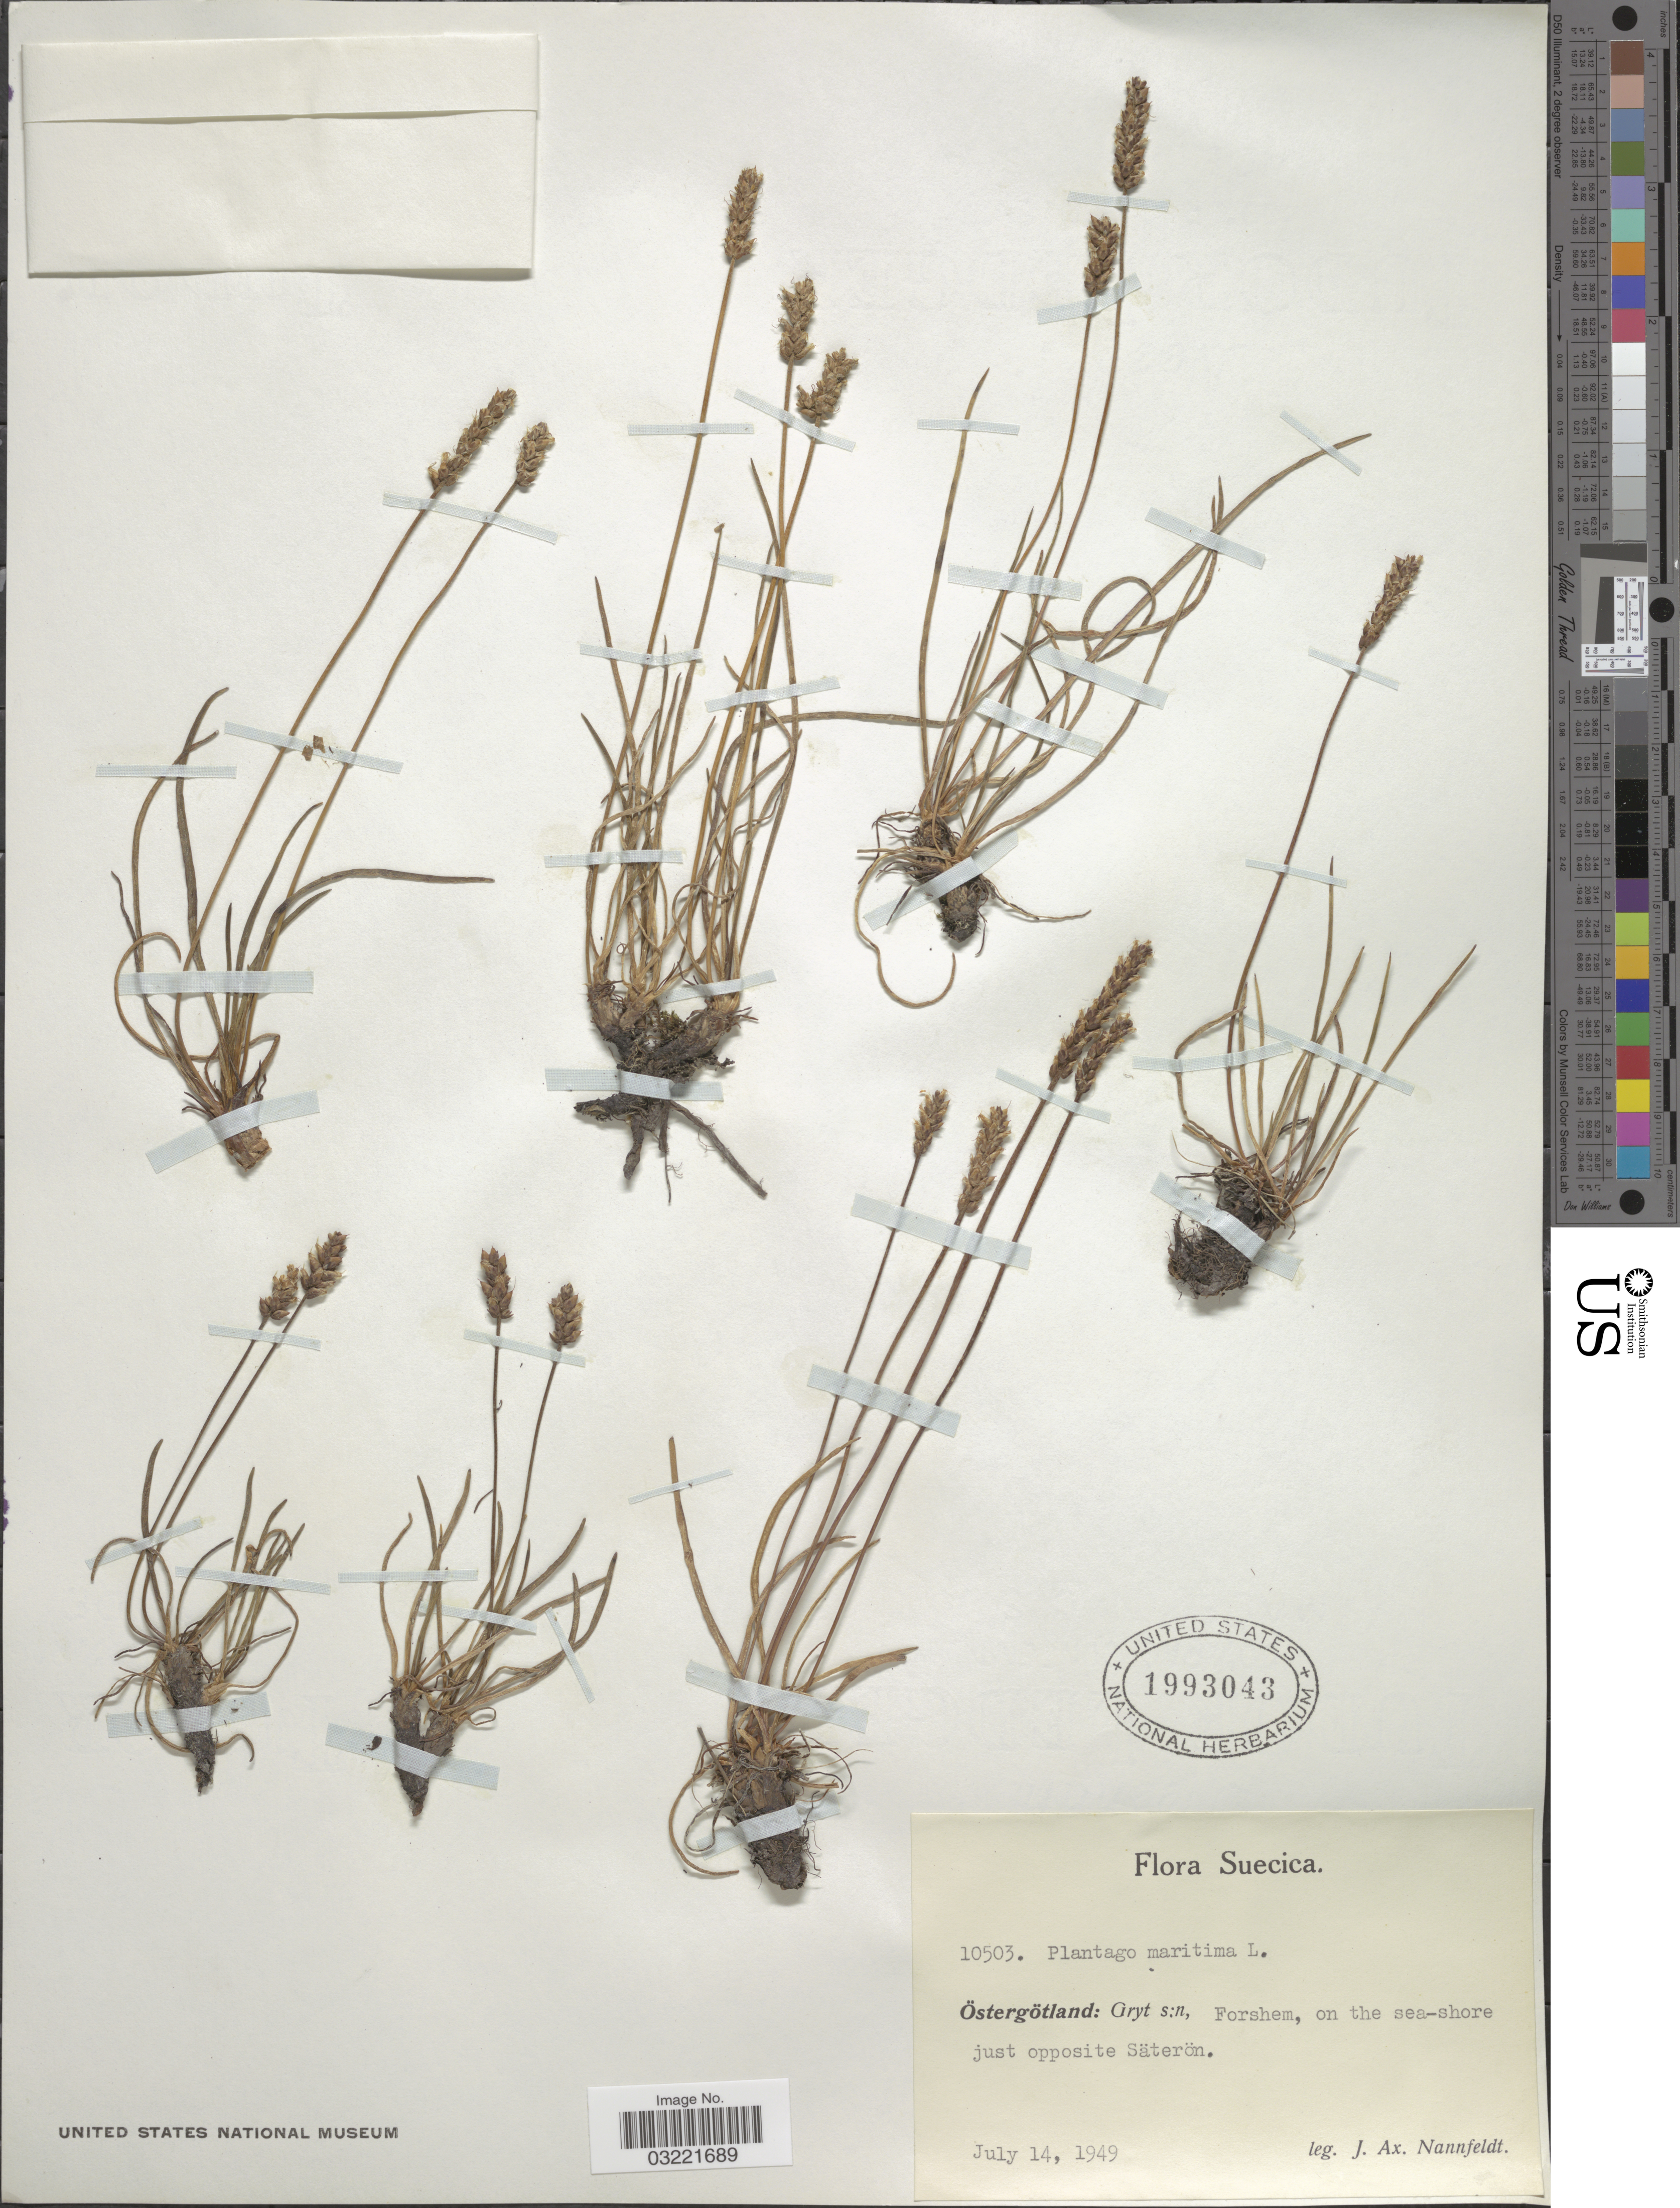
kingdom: Plantae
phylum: Tracheophyta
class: Magnoliopsida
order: Lamiales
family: Plantaginaceae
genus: Plantago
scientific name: Plantago maritima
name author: L.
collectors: J. Nannfeldt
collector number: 10503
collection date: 1949-07-14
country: Sweden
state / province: Östergötland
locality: Suecica. Östergötland: Gryt s:n, Forshem, on the sea-shore just opposite Säterön.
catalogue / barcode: US 1993043